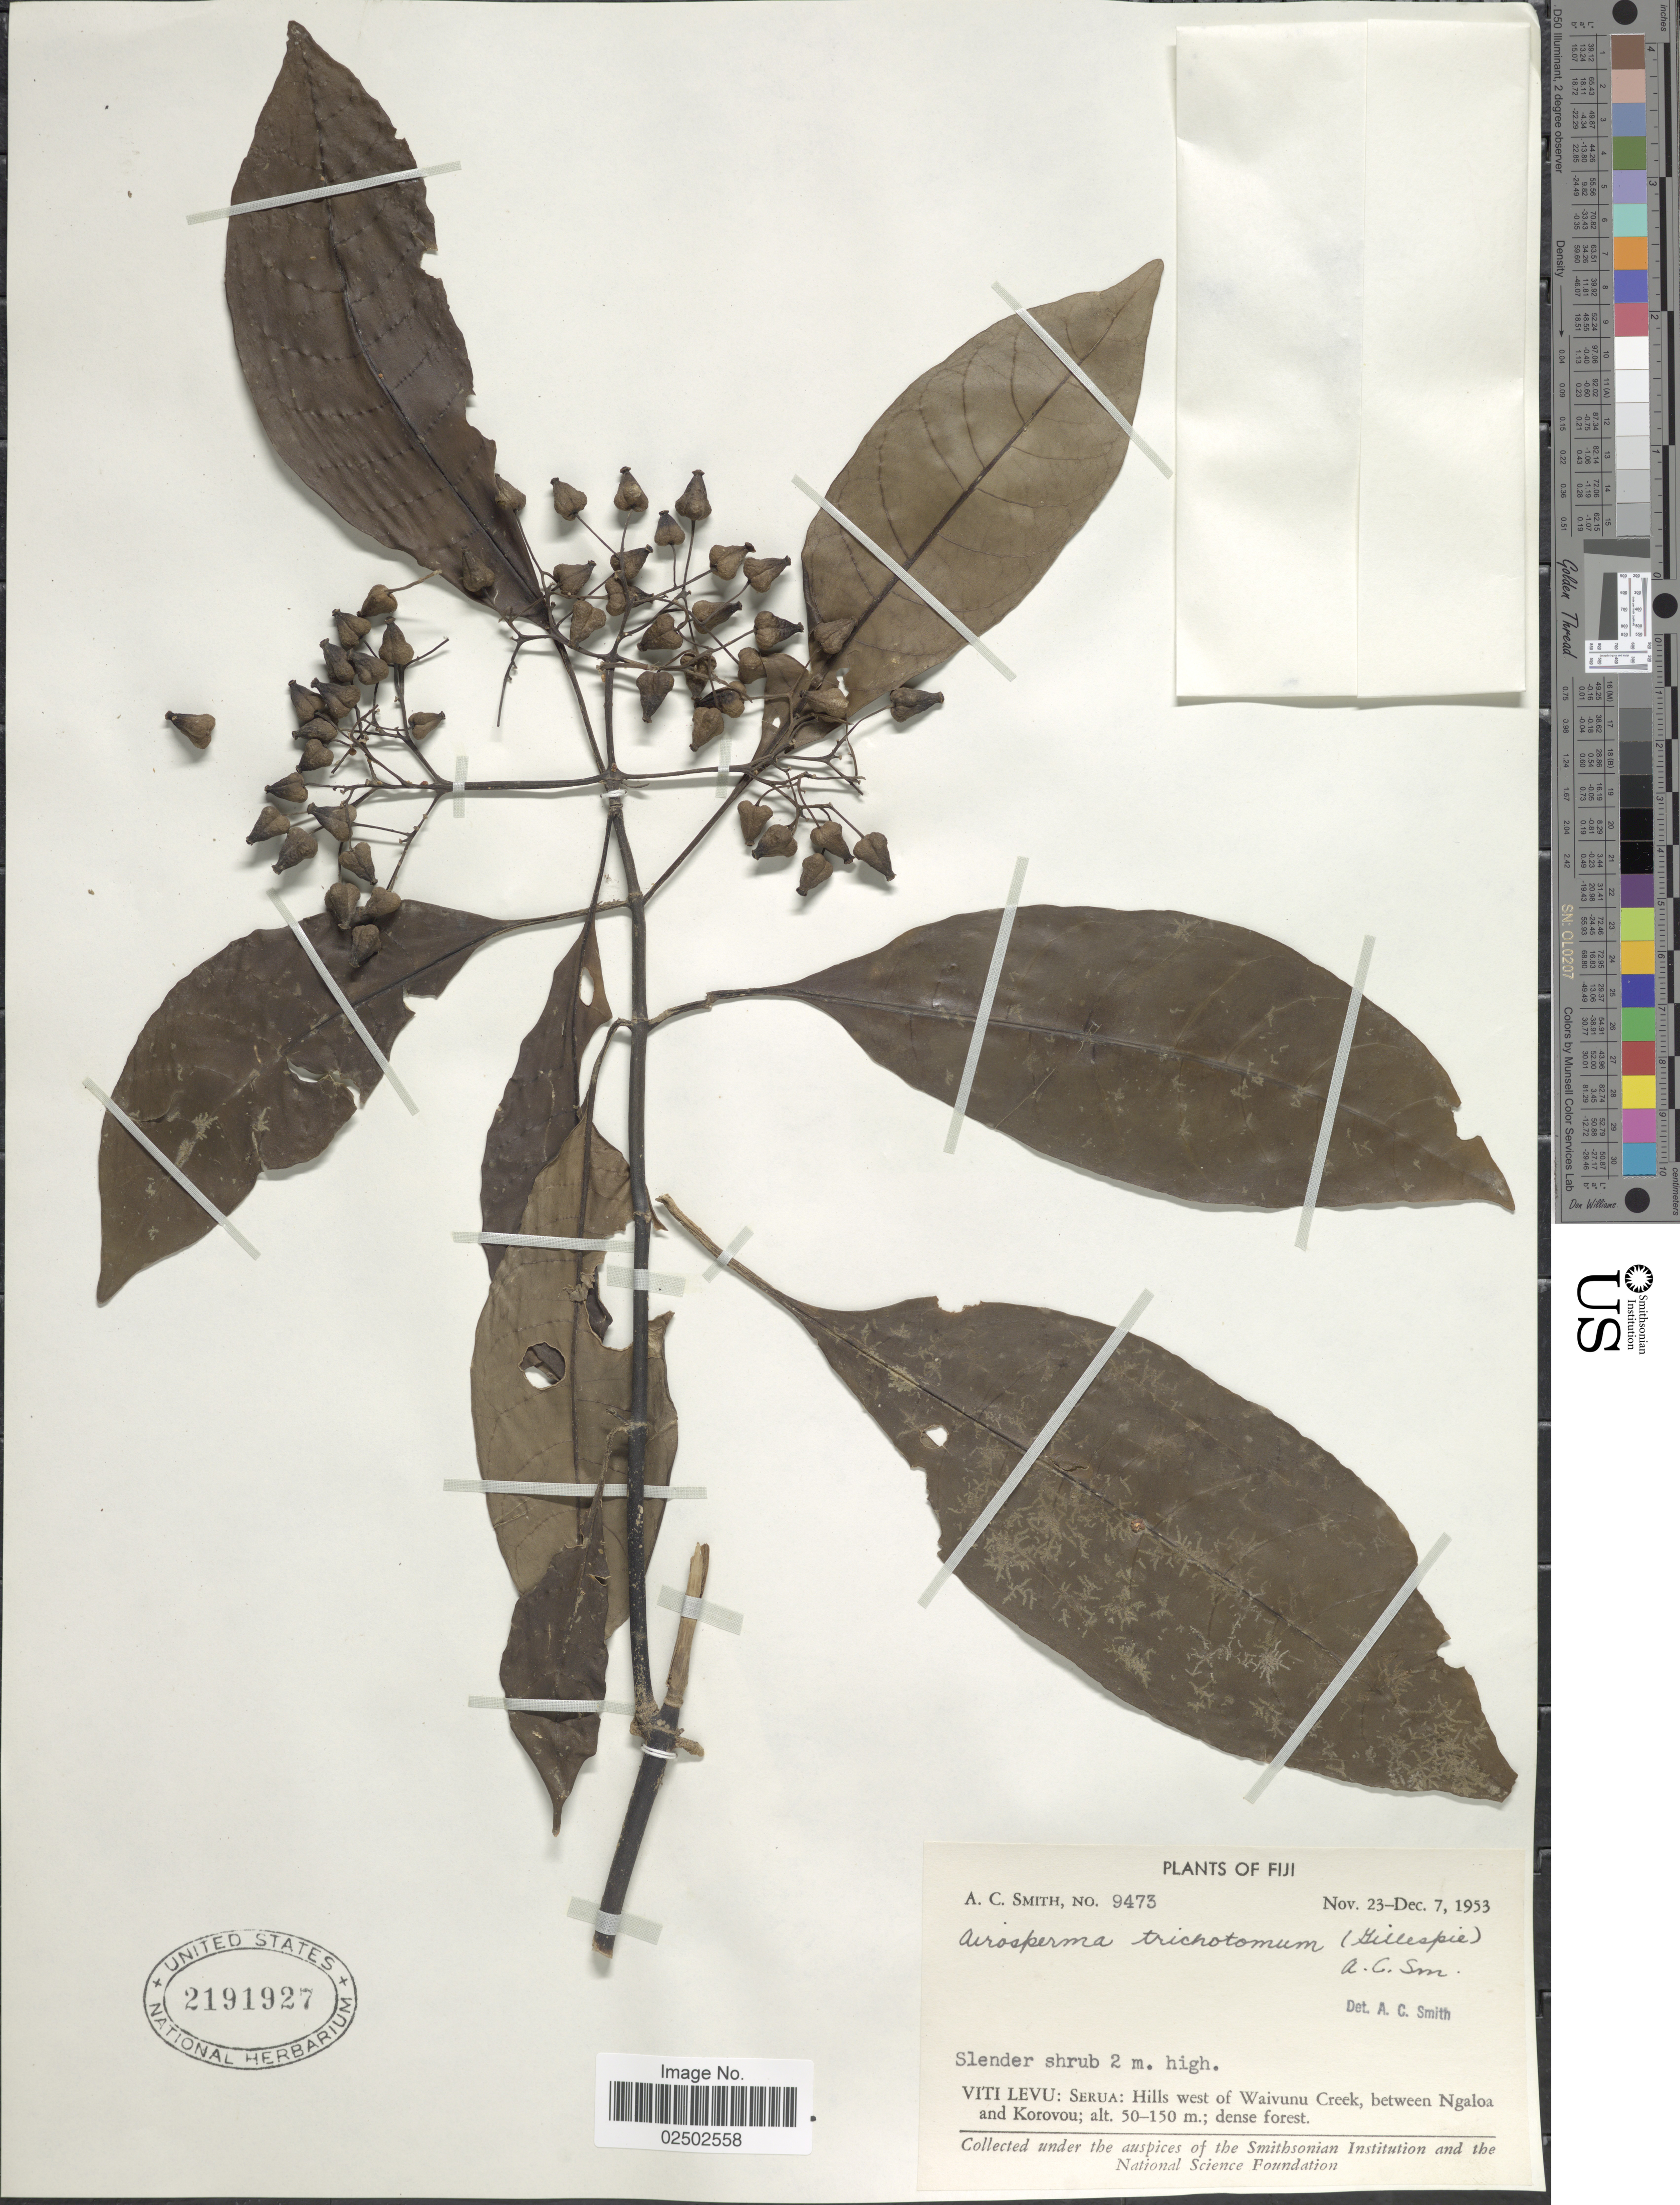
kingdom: Plantae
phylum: Tracheophyta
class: Magnoliopsida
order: Gentianales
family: Rubiaceae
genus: Airosperma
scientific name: Airosperma trichotomum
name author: (Gillespie) A.C. Sm.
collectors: A. C. Smith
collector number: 9473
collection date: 1953-11-23/1953-12-07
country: Fiji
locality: Viti Levu. Serua: hills west of Waivunu Creek, between Ngaloa and Korovou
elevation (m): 50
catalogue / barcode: US 2191927